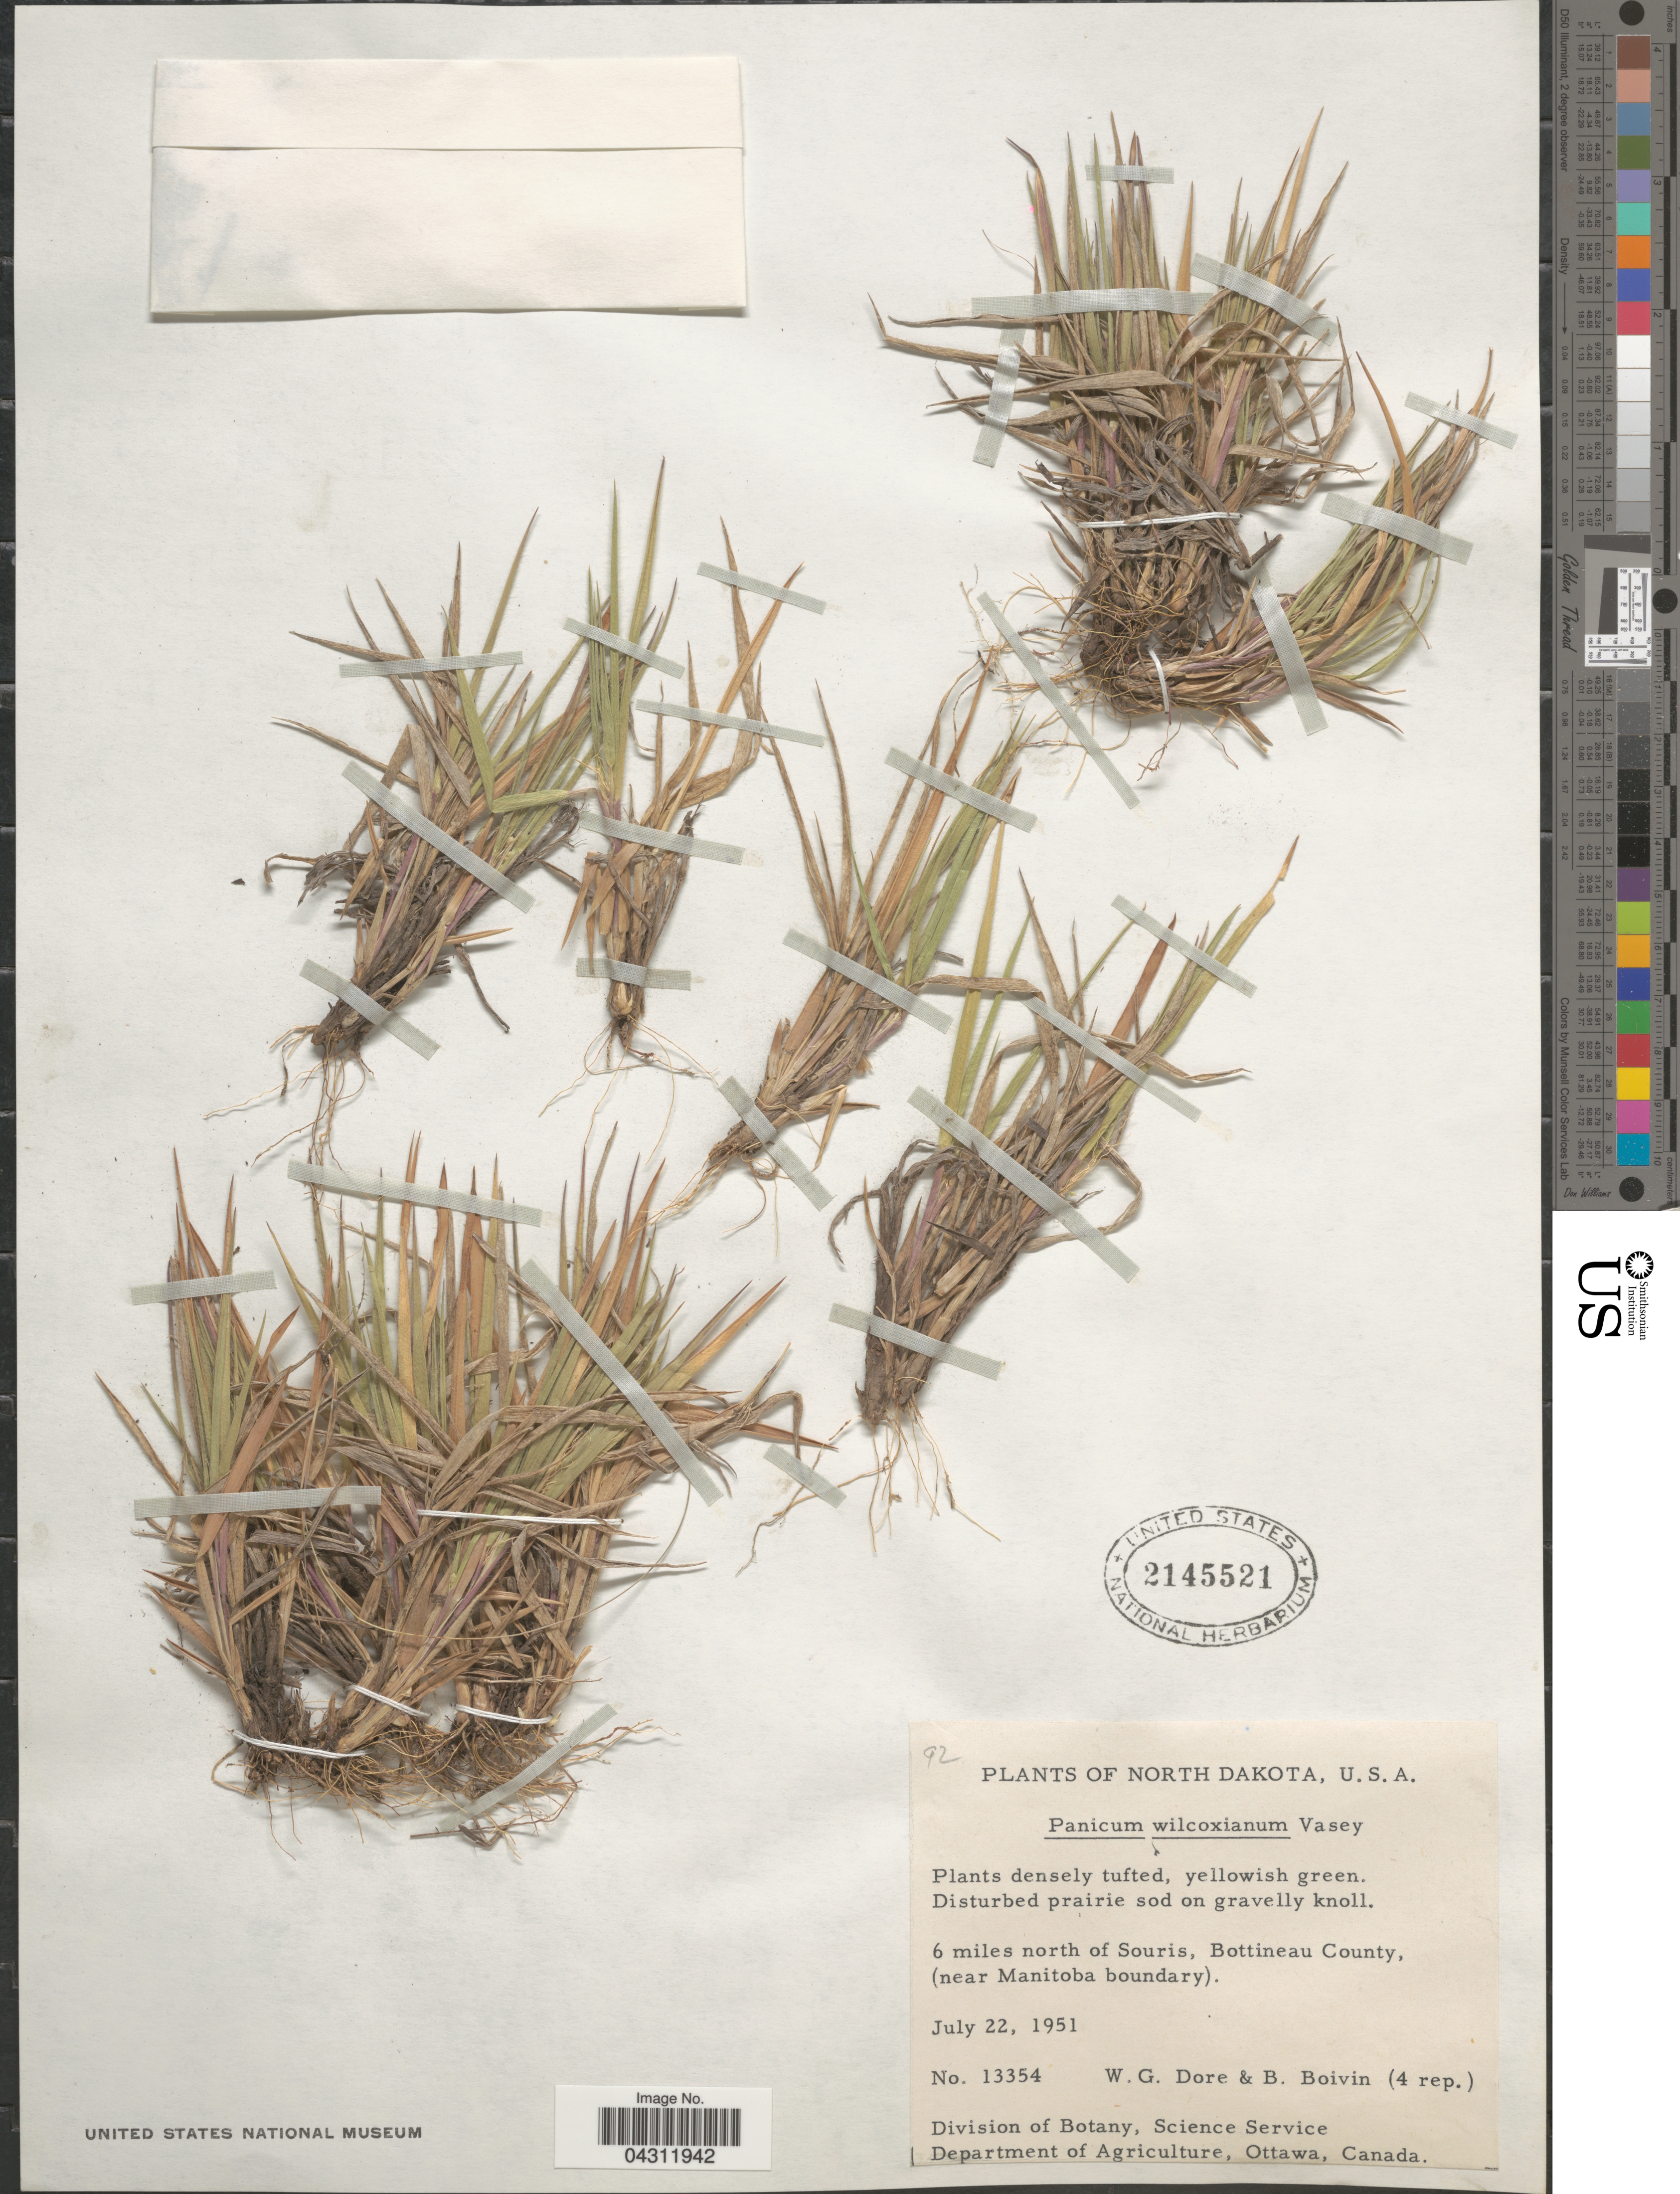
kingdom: Plantae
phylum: Tracheophyta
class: Liliopsida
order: Poales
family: Poaceae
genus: Dichanthelium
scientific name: Dichanthelium wilcoxianum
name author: Freckmann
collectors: W. Dore & J. R. B. Boivin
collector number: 13354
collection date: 1951-07-22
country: United States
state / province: North Dakota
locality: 6 miles north of Souris, Bottineau County (near Manitoba boundary).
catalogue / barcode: US 2145521